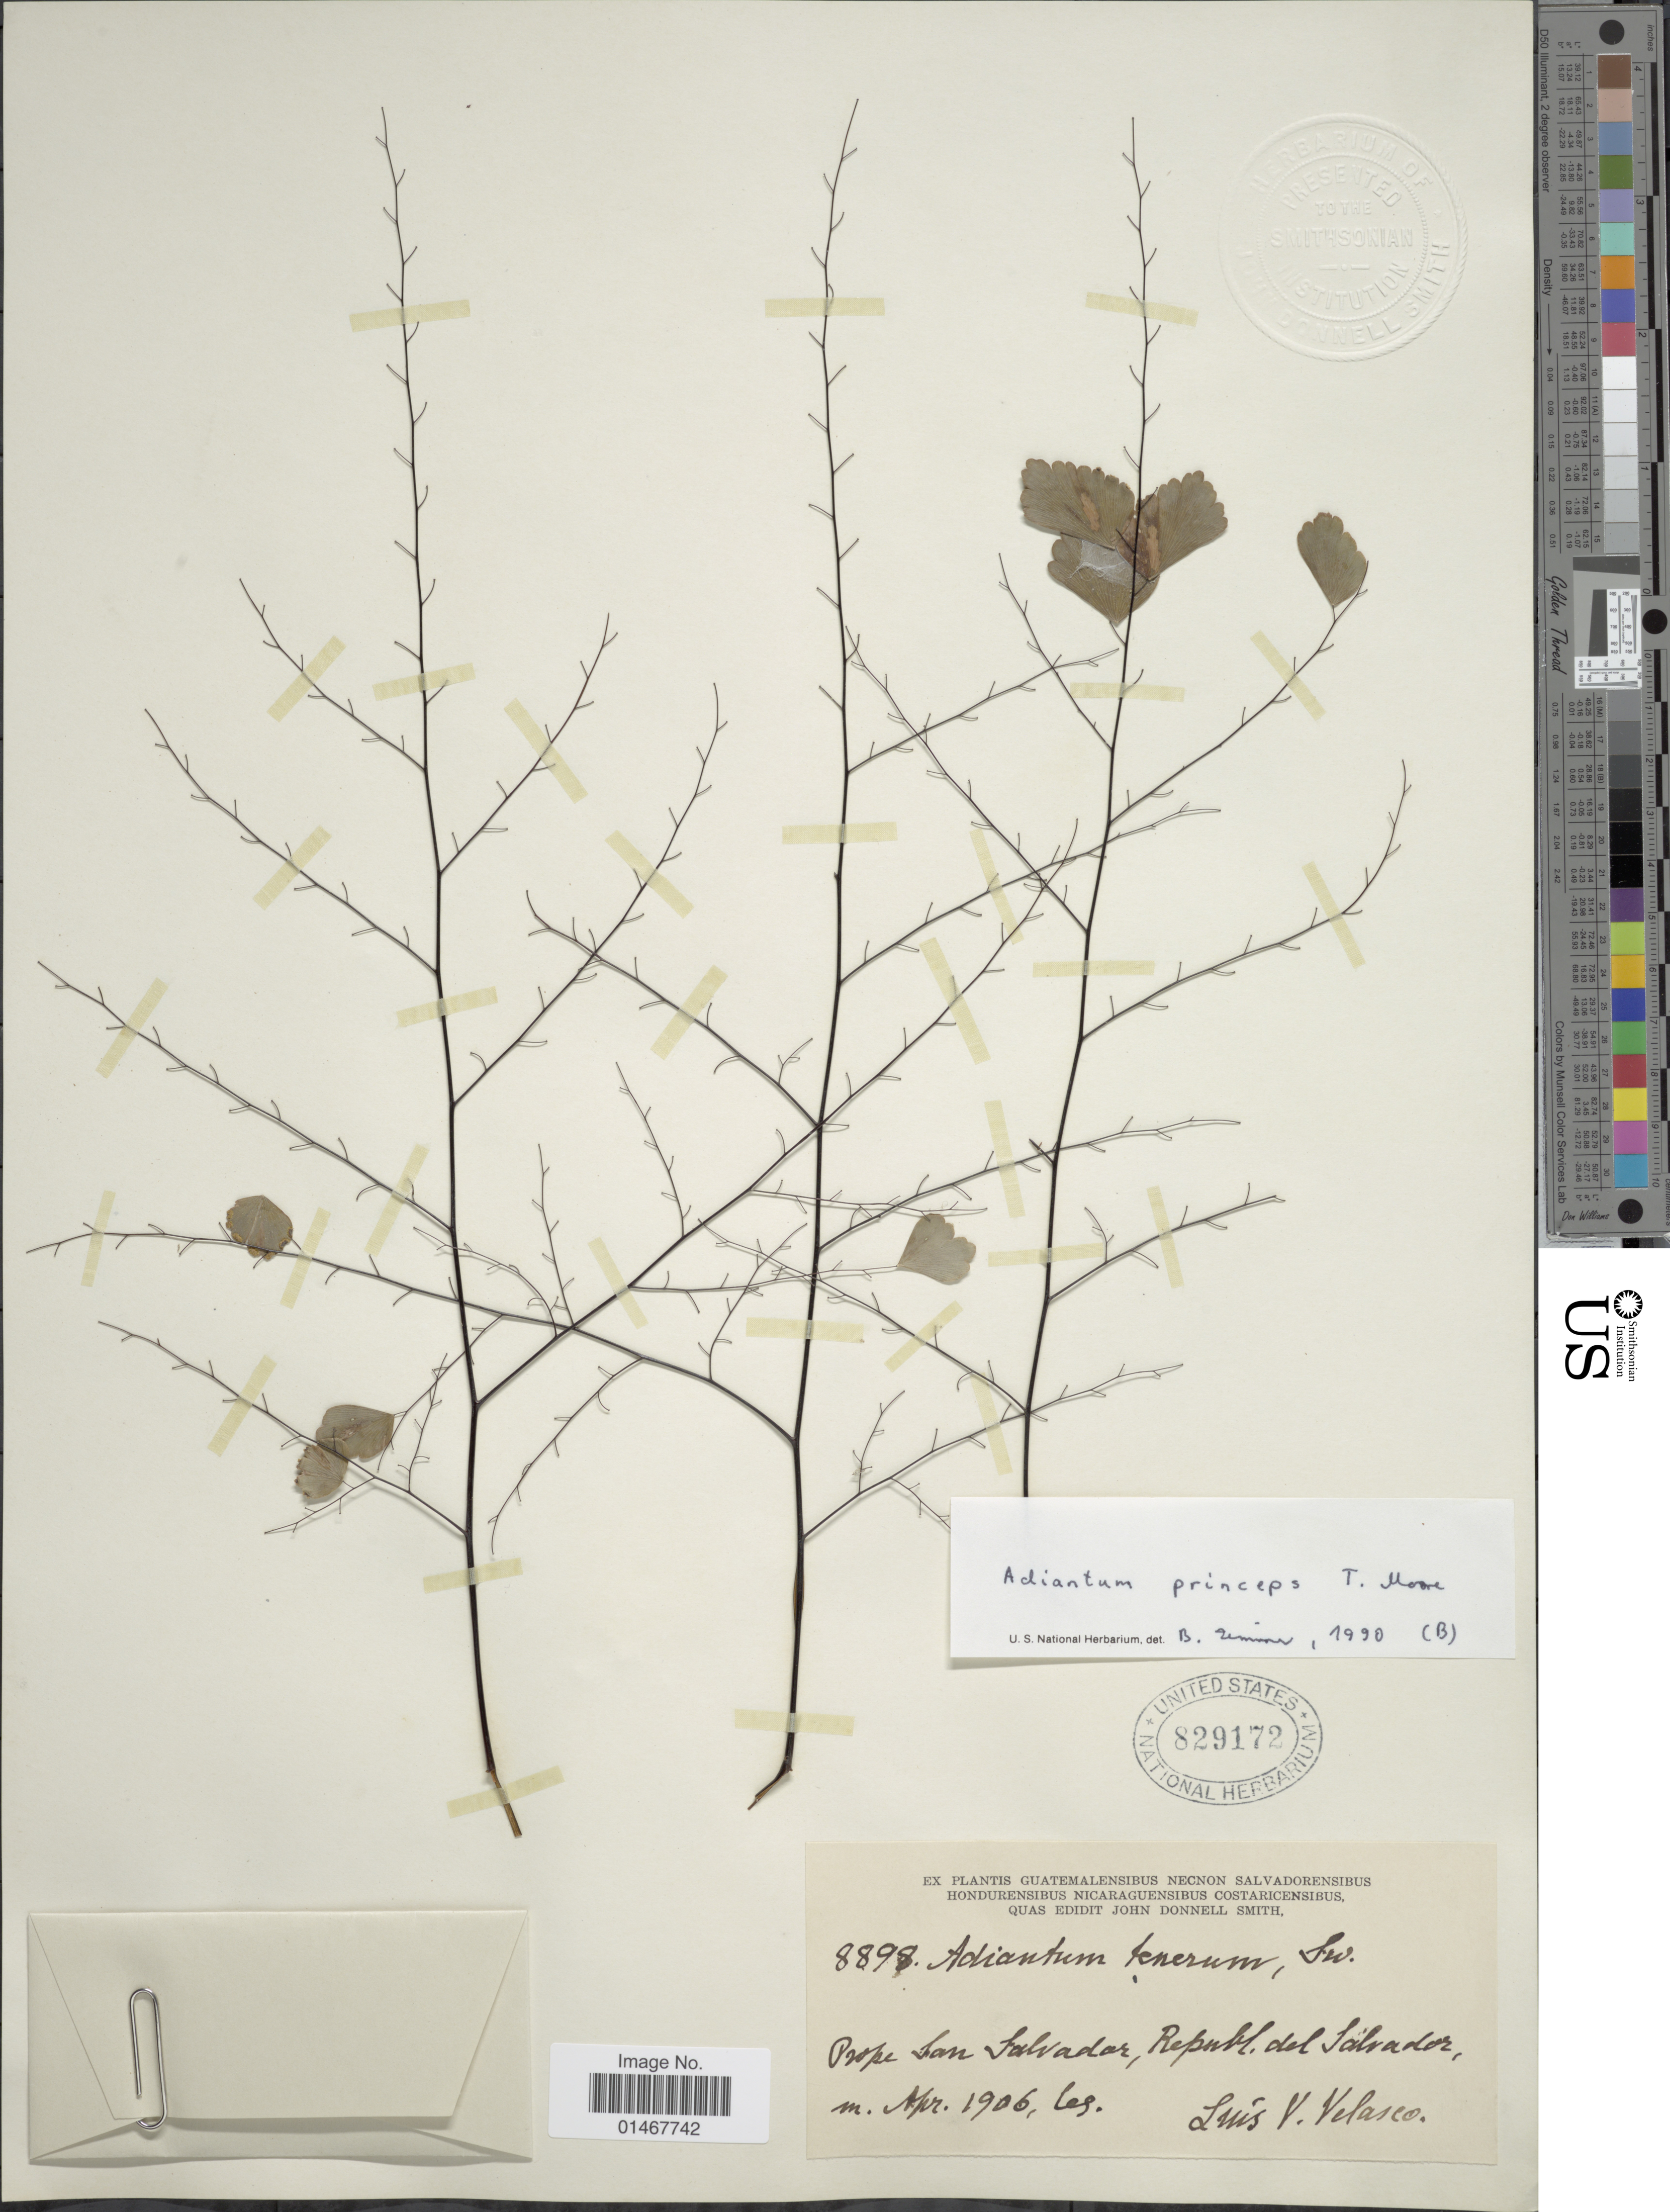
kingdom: Plantae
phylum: Tracheophyta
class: Polypodiopsida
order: Polypodiales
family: Pteridaceae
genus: Adiantum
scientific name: Adiantum princeps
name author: T. Moore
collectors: L. Velasco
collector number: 8898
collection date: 1906-04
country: El Salvador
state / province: San Salvador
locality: Prope San Salvador, Repl del Salvador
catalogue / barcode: US 829172